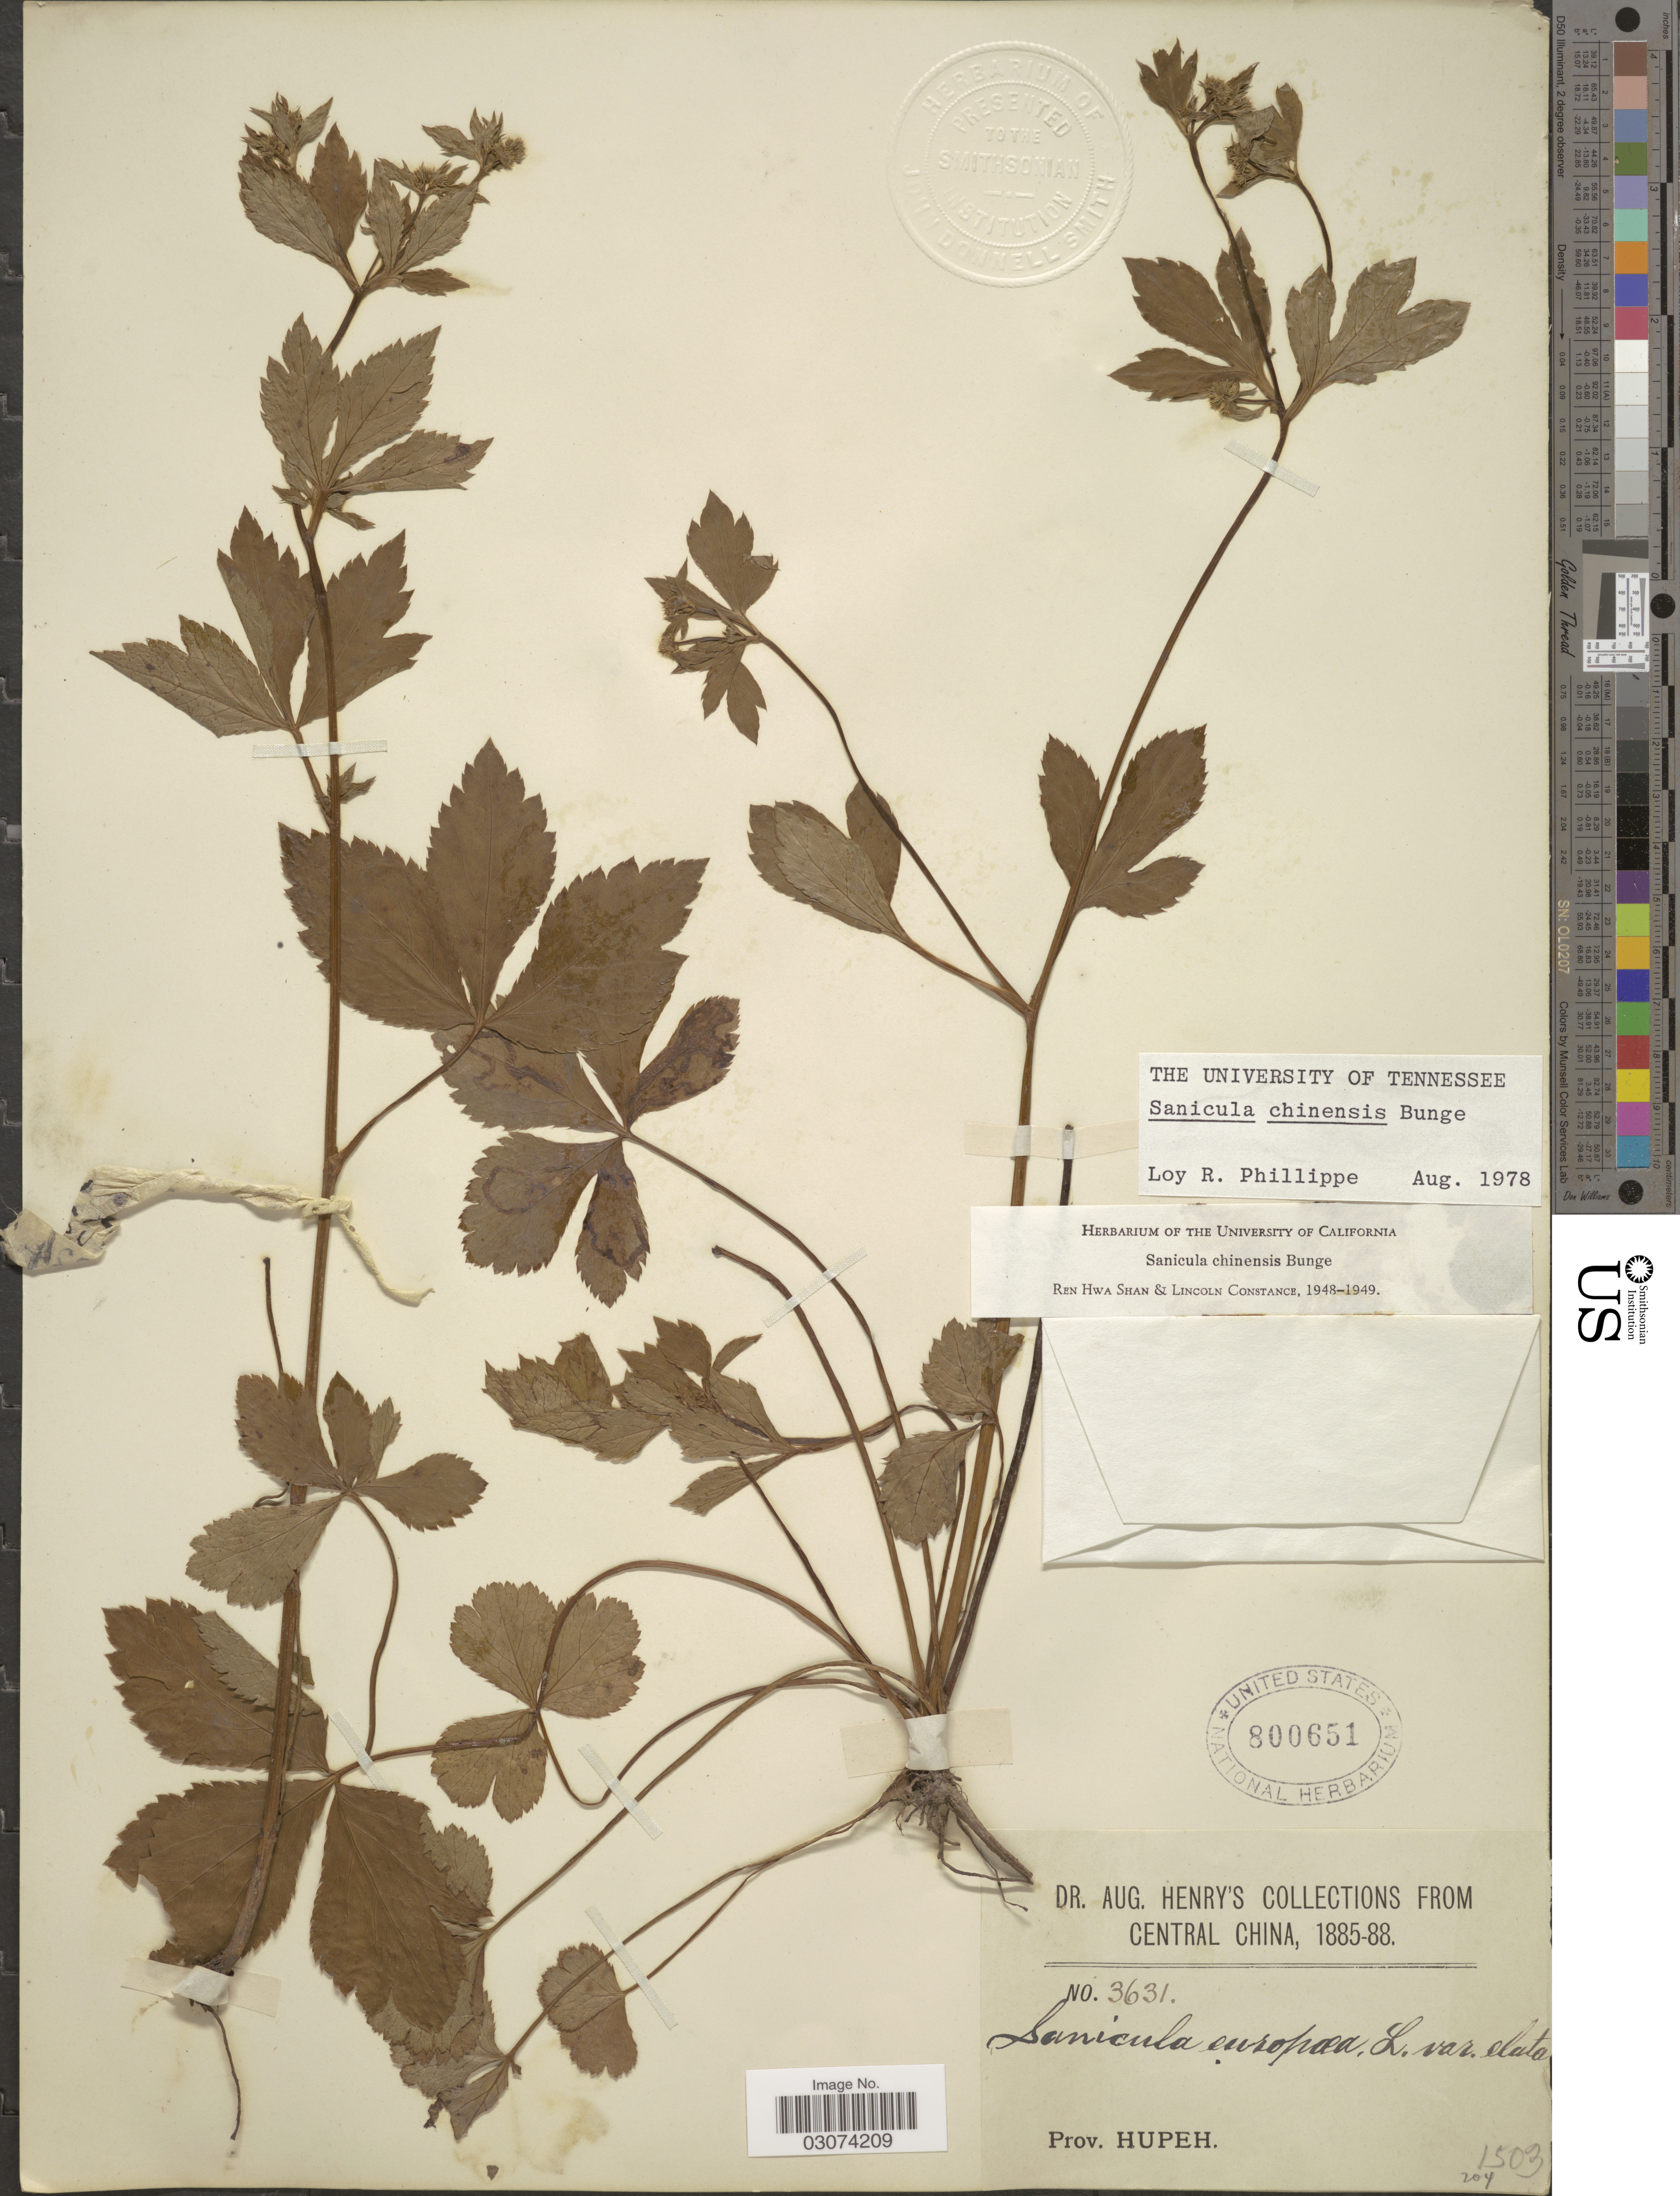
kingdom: Plantae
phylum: Tracheophyta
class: Magnoliopsida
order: Apiales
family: Apiaceae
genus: Sanicula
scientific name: Sanicula chinensis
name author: Bunge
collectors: A. Henry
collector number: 3631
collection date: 1885/1888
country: China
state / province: Hubei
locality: Central China. Prov. Hupeh.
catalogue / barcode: US 800651